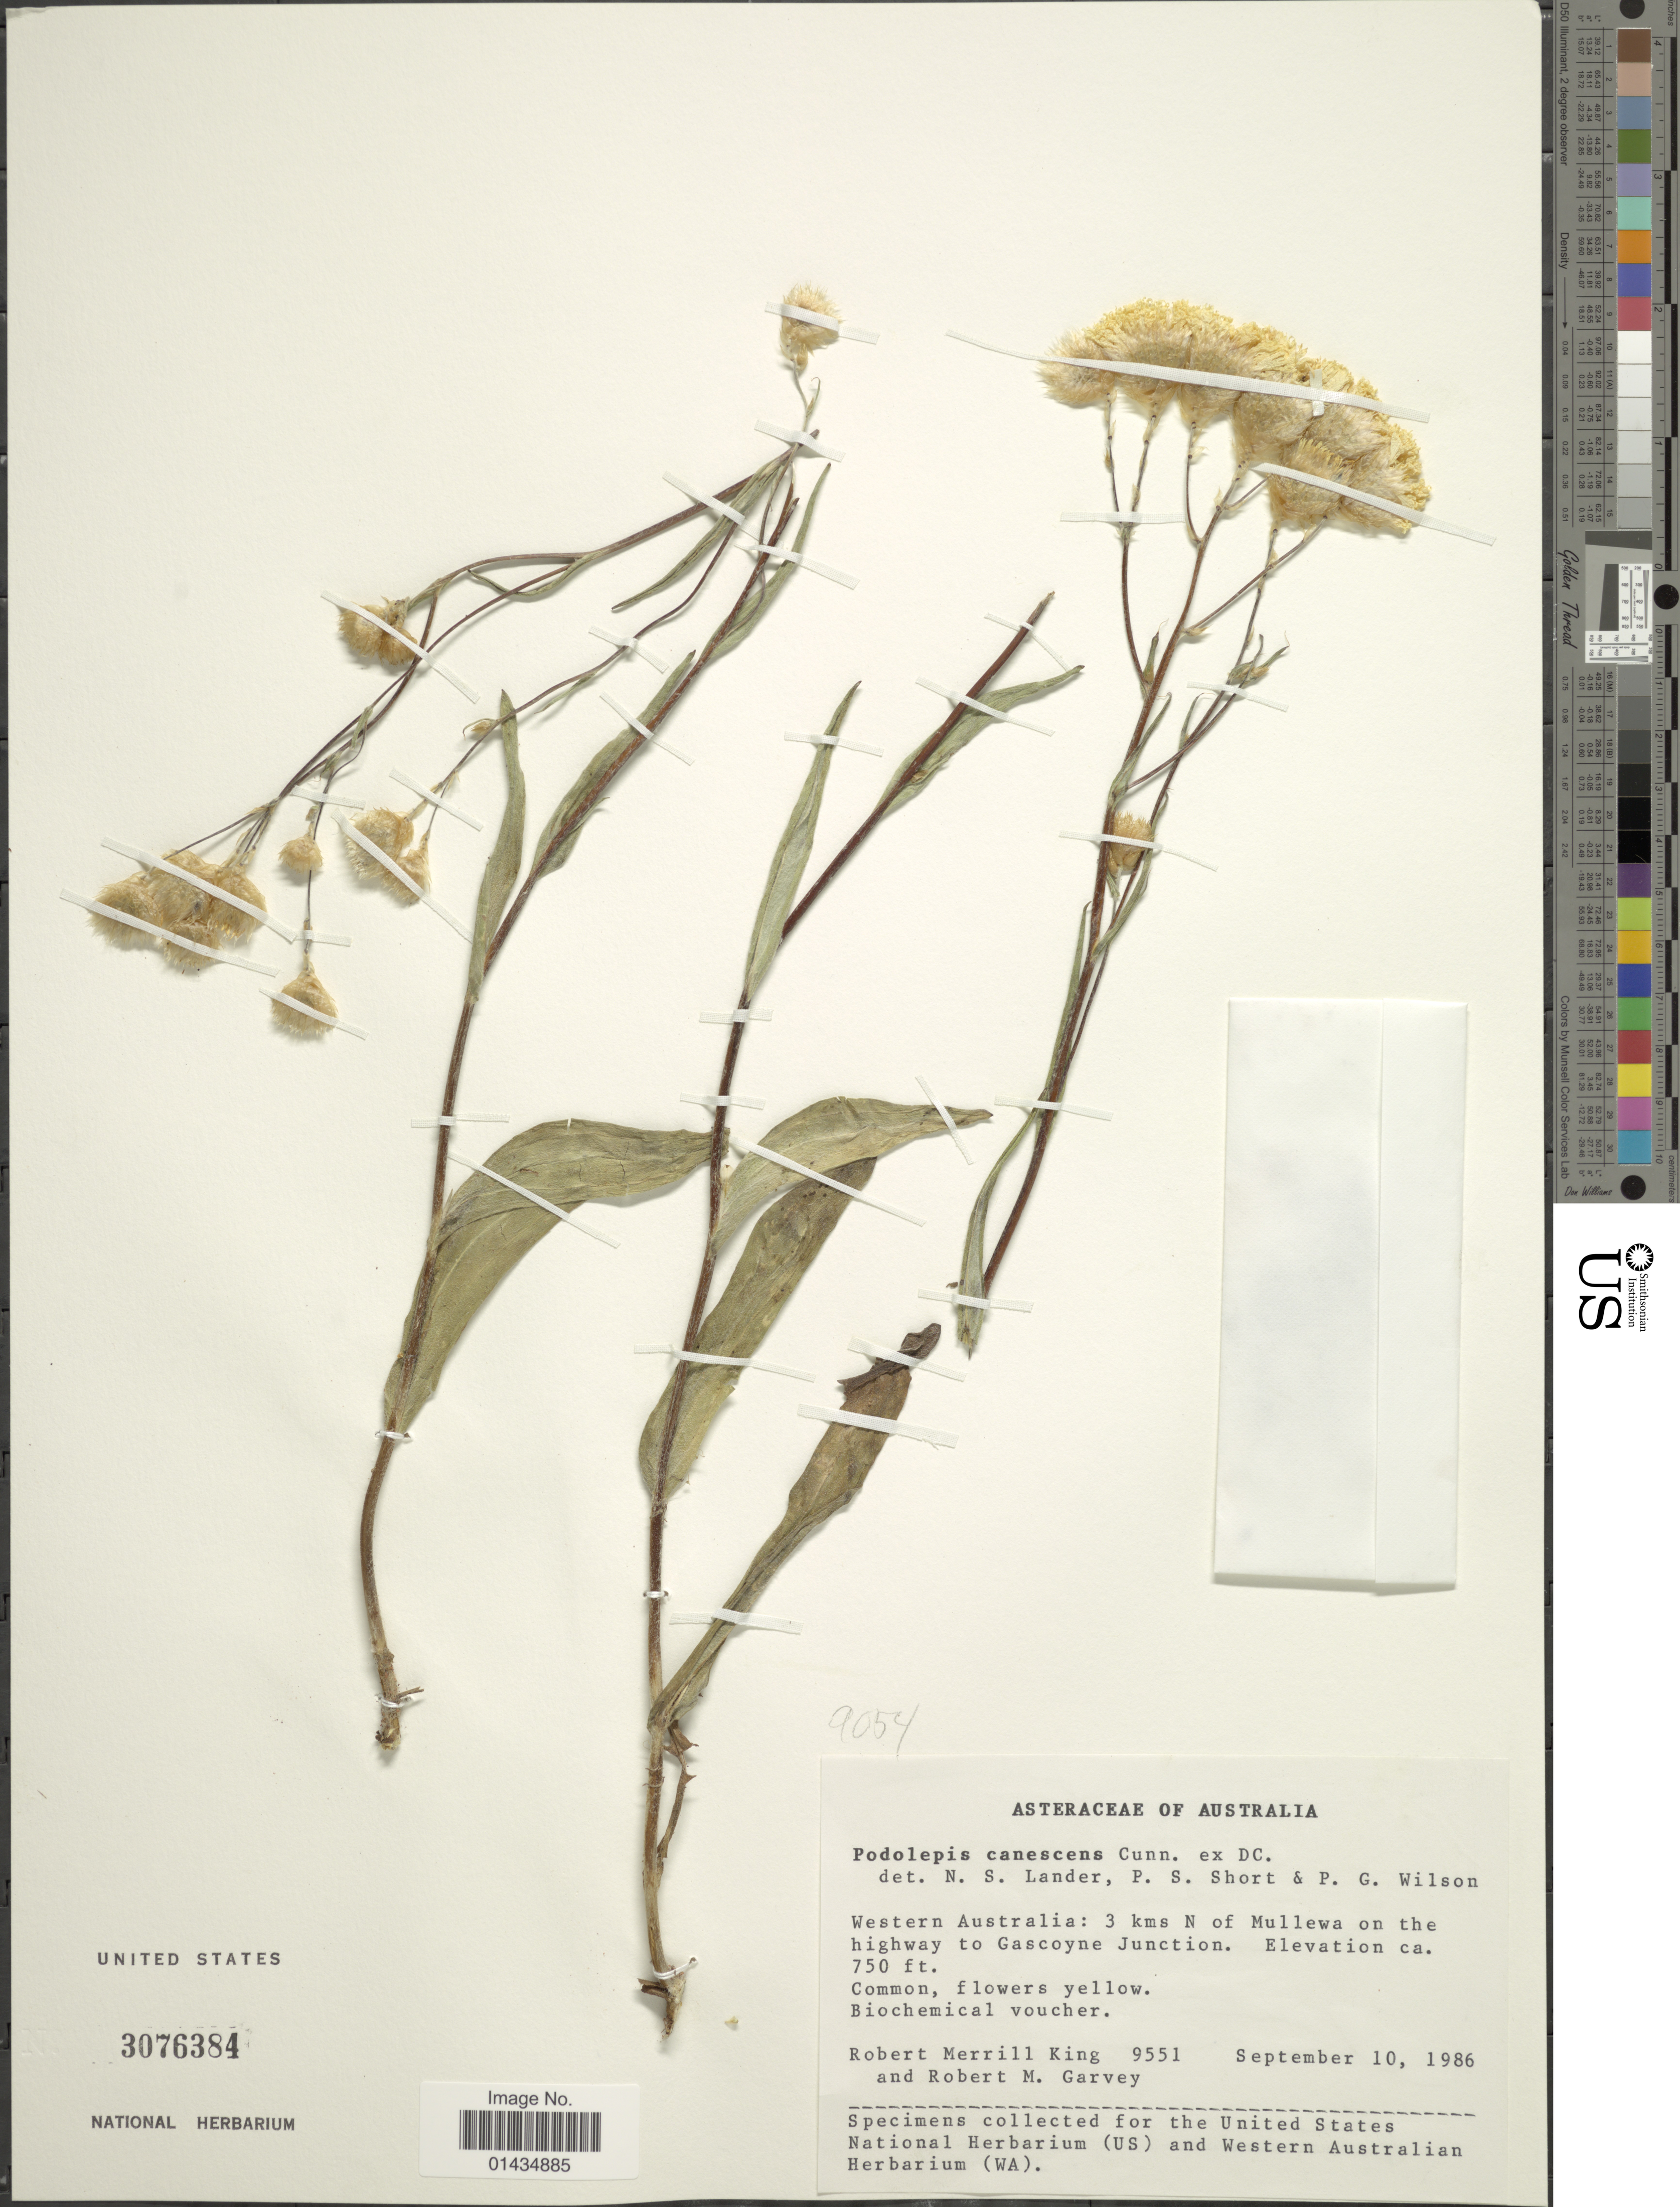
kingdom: Plantae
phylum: Tracheophyta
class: Magnoliopsida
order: Asterales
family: Asteraceae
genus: Podolepis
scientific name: Podolepis canescens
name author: A. Cunn. ex DC.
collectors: R. M. King & R. Garvey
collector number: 9551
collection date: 1986-09-10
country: Australia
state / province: Western Australia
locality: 3 kms N of Mullewa on the highway to Gascoyne Junction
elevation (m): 229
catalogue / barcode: US 3076384